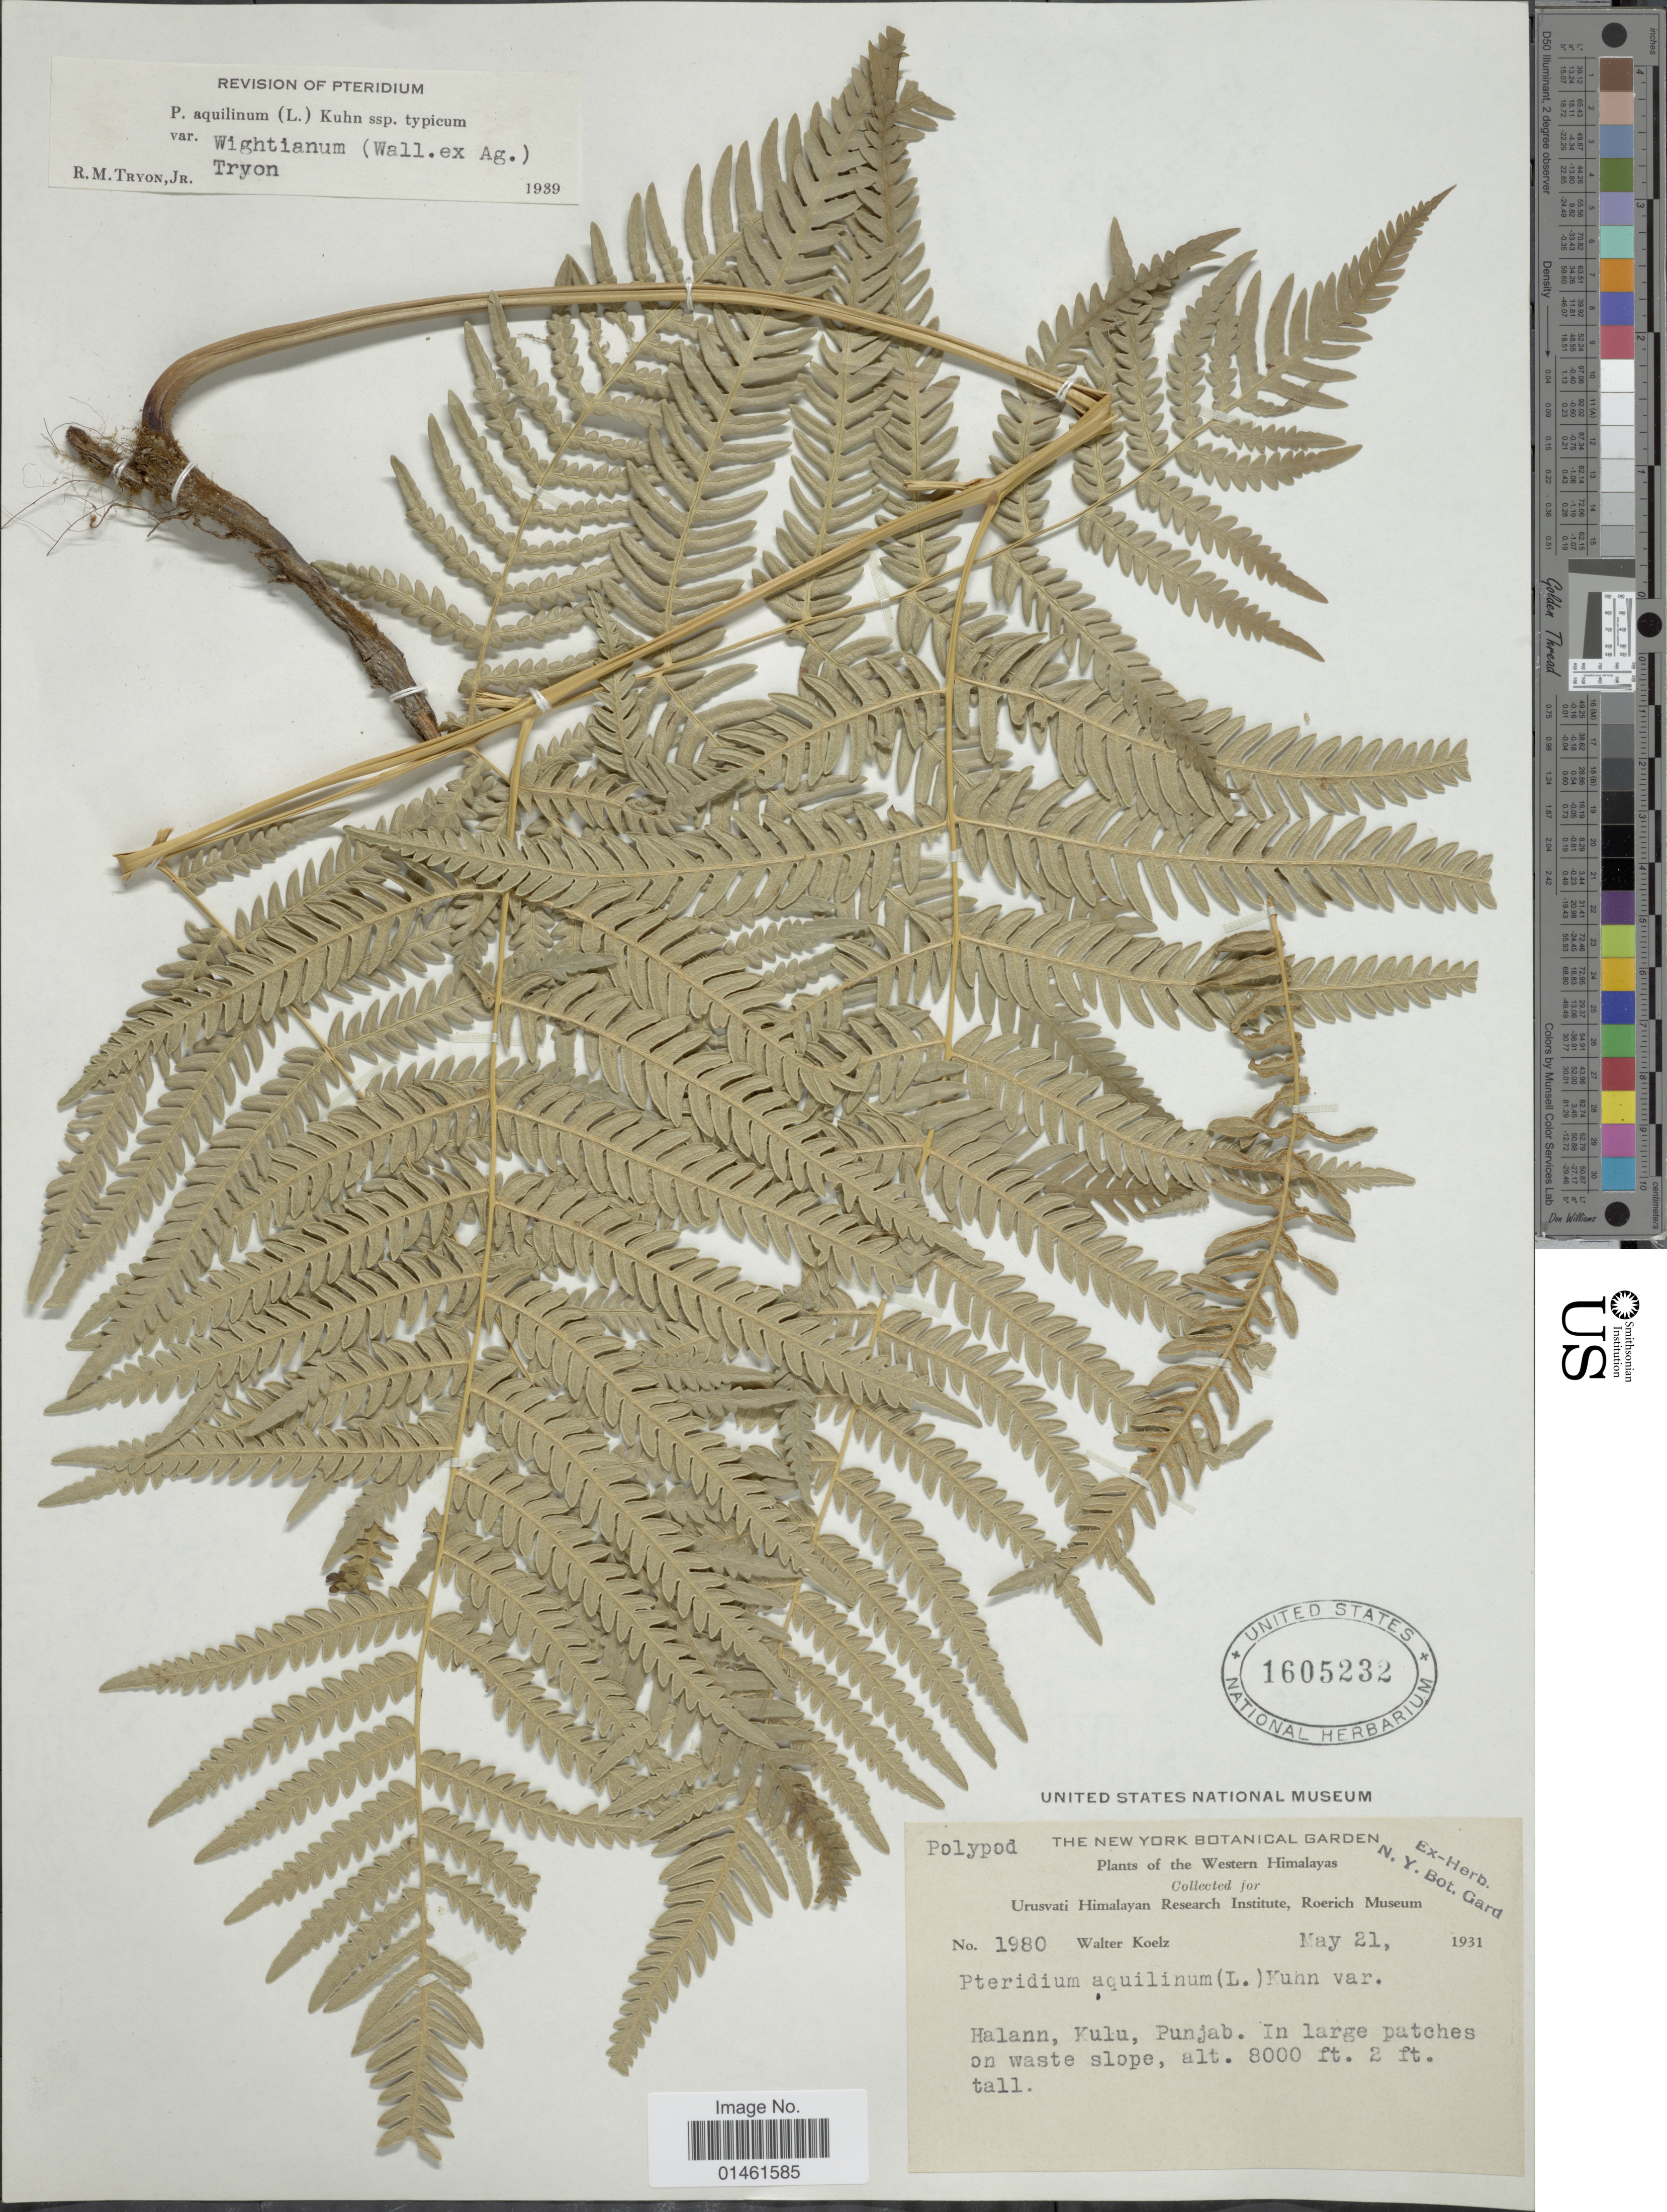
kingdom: Plantae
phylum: Tracheophyta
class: Polypodiopsida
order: Polypodiales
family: Dennstaedtiaceae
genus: Pteridium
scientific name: Pteridium aquilinum var. wightianum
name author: (J. Agardh) R.M. Tryon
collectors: W. N. Koelz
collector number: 1980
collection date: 1931-05-21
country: India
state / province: Punjab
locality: Western Himalayas, Halann, Kulu, Punjab, in large patsches on waste slope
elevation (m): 2438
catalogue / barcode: US 1605232